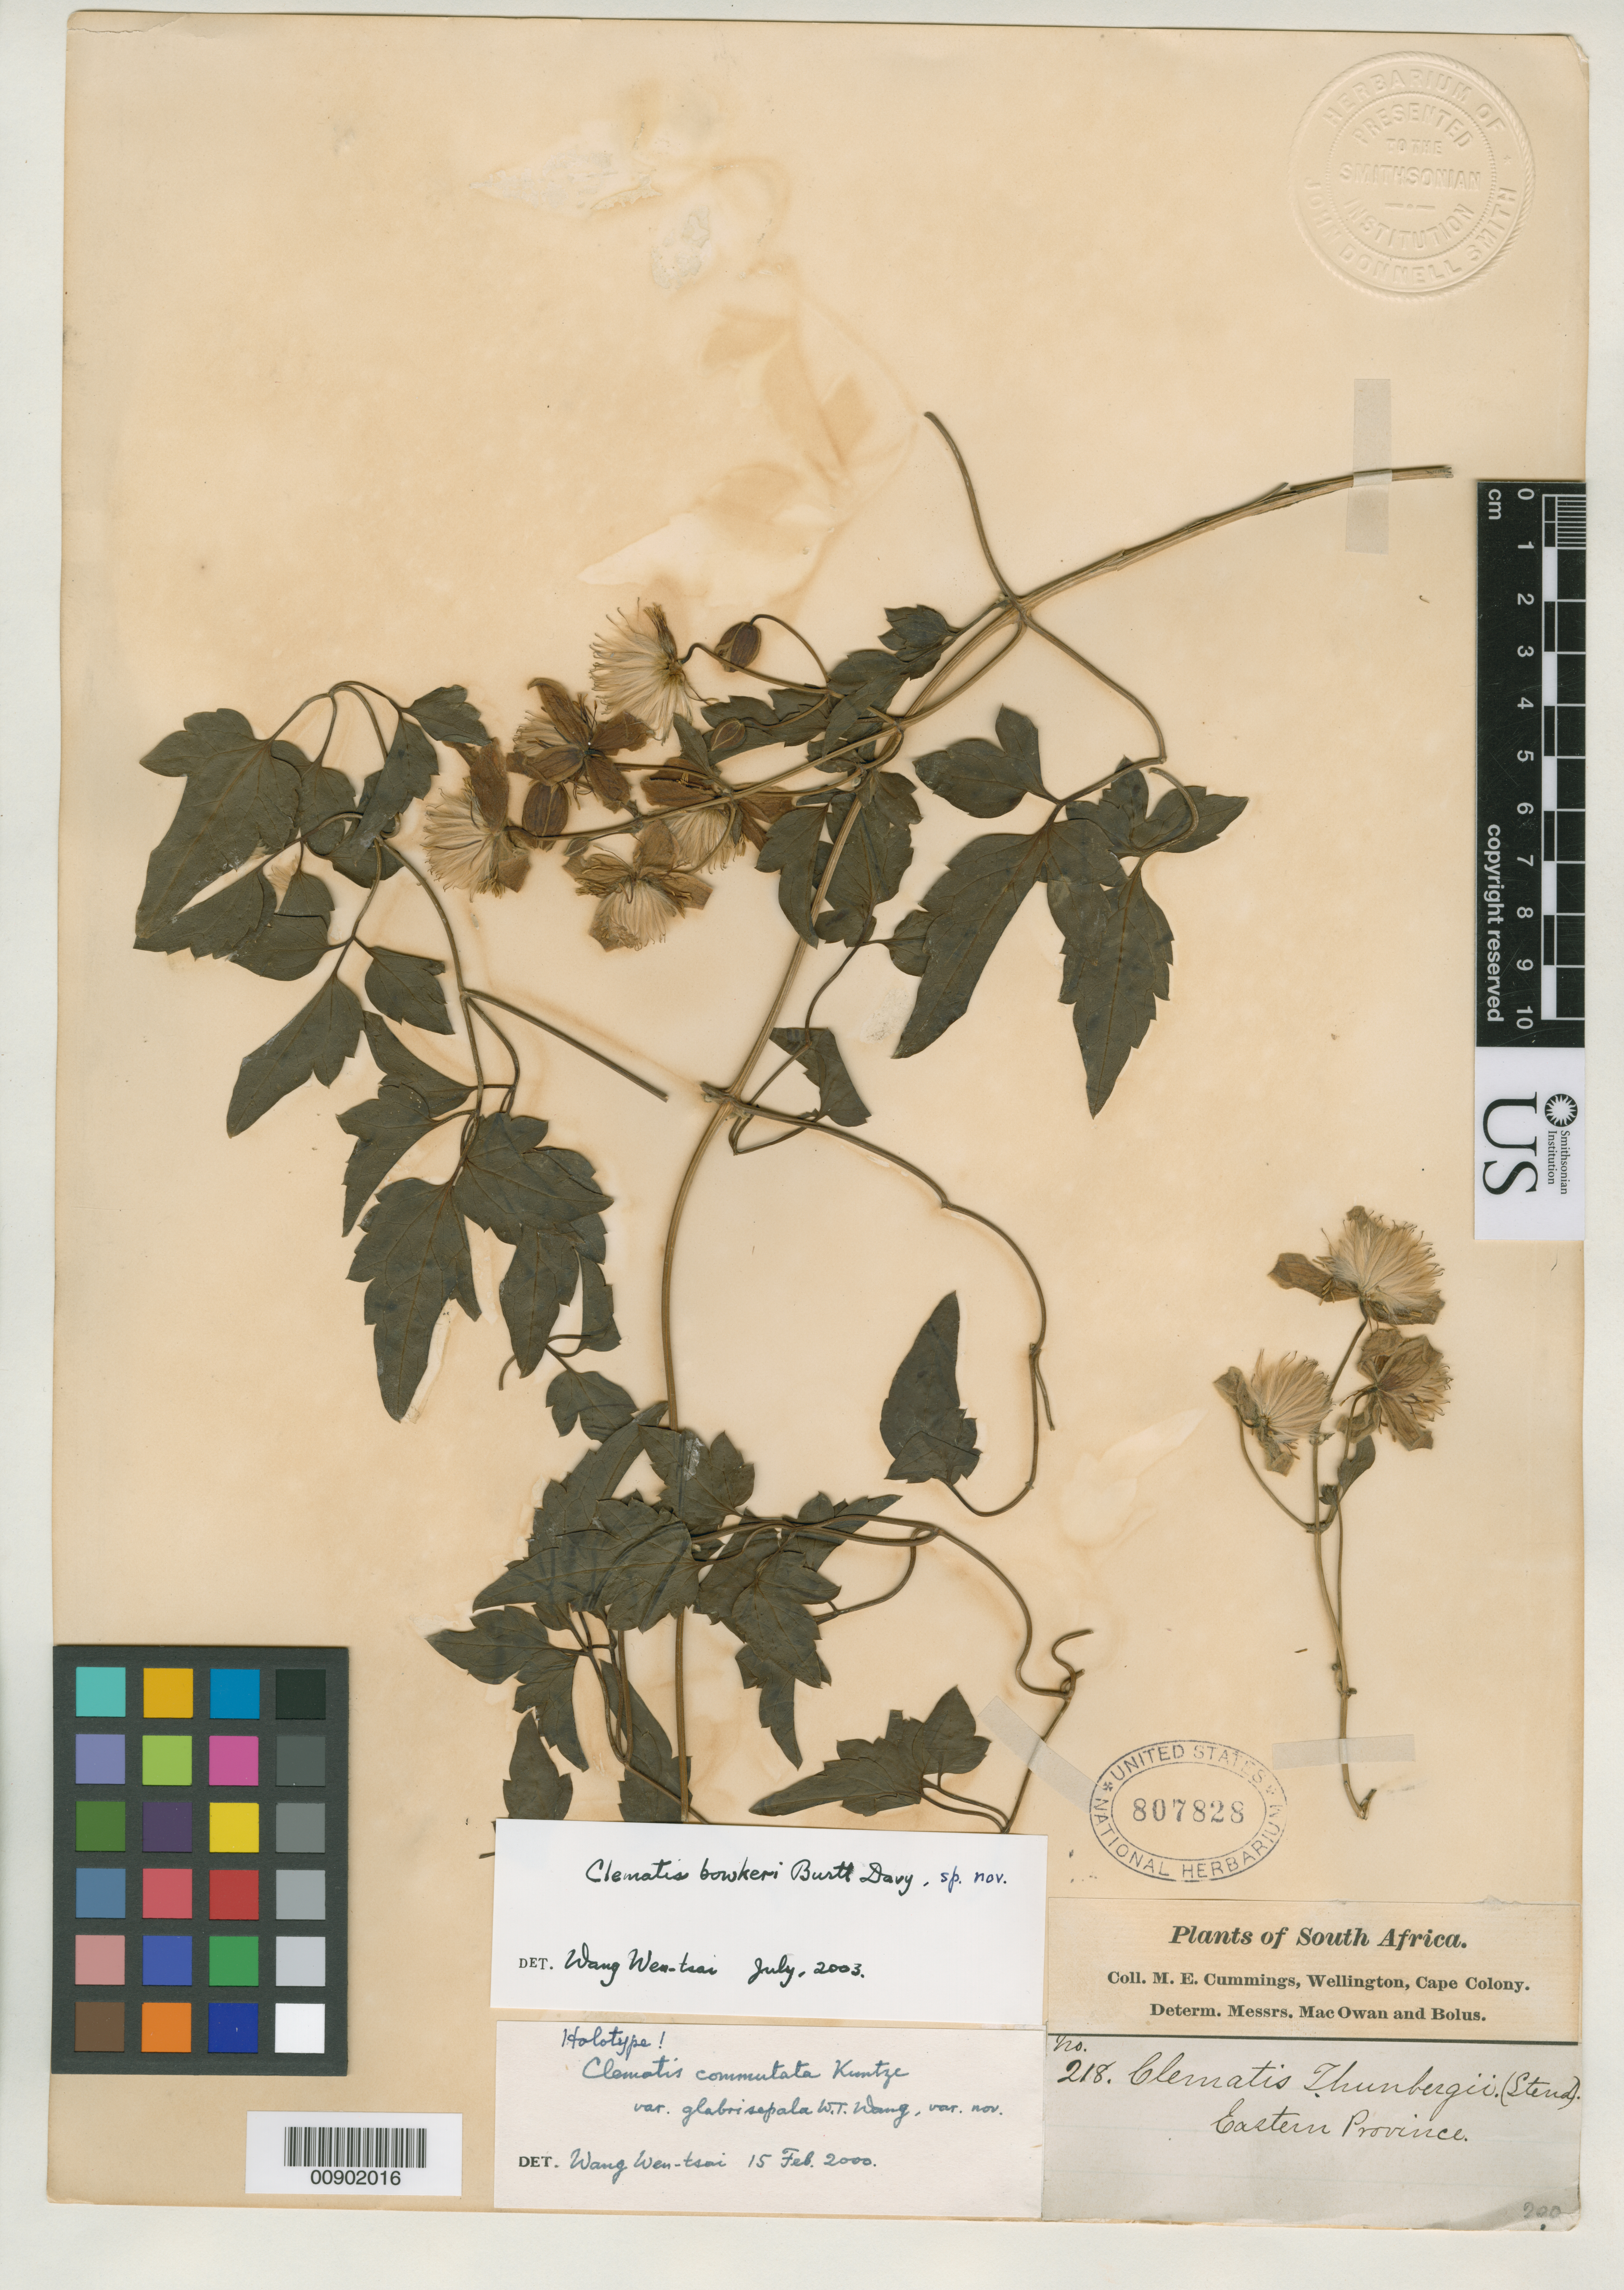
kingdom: Plantae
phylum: Tracheophyta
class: Magnoliopsida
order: Ranunculales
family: Ranunculaceae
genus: Clematis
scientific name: Clematis commutata var. glabrisepala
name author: W.T. Wang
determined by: Wang, W. T.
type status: Holotype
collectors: M. E. Cummings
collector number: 218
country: South Africa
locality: Eastern Province.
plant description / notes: Cited in synonymy under C. bowkeri by W.T. Wang, Acta Phytotax. Sin. 42: 323 (2004).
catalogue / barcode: US 807828